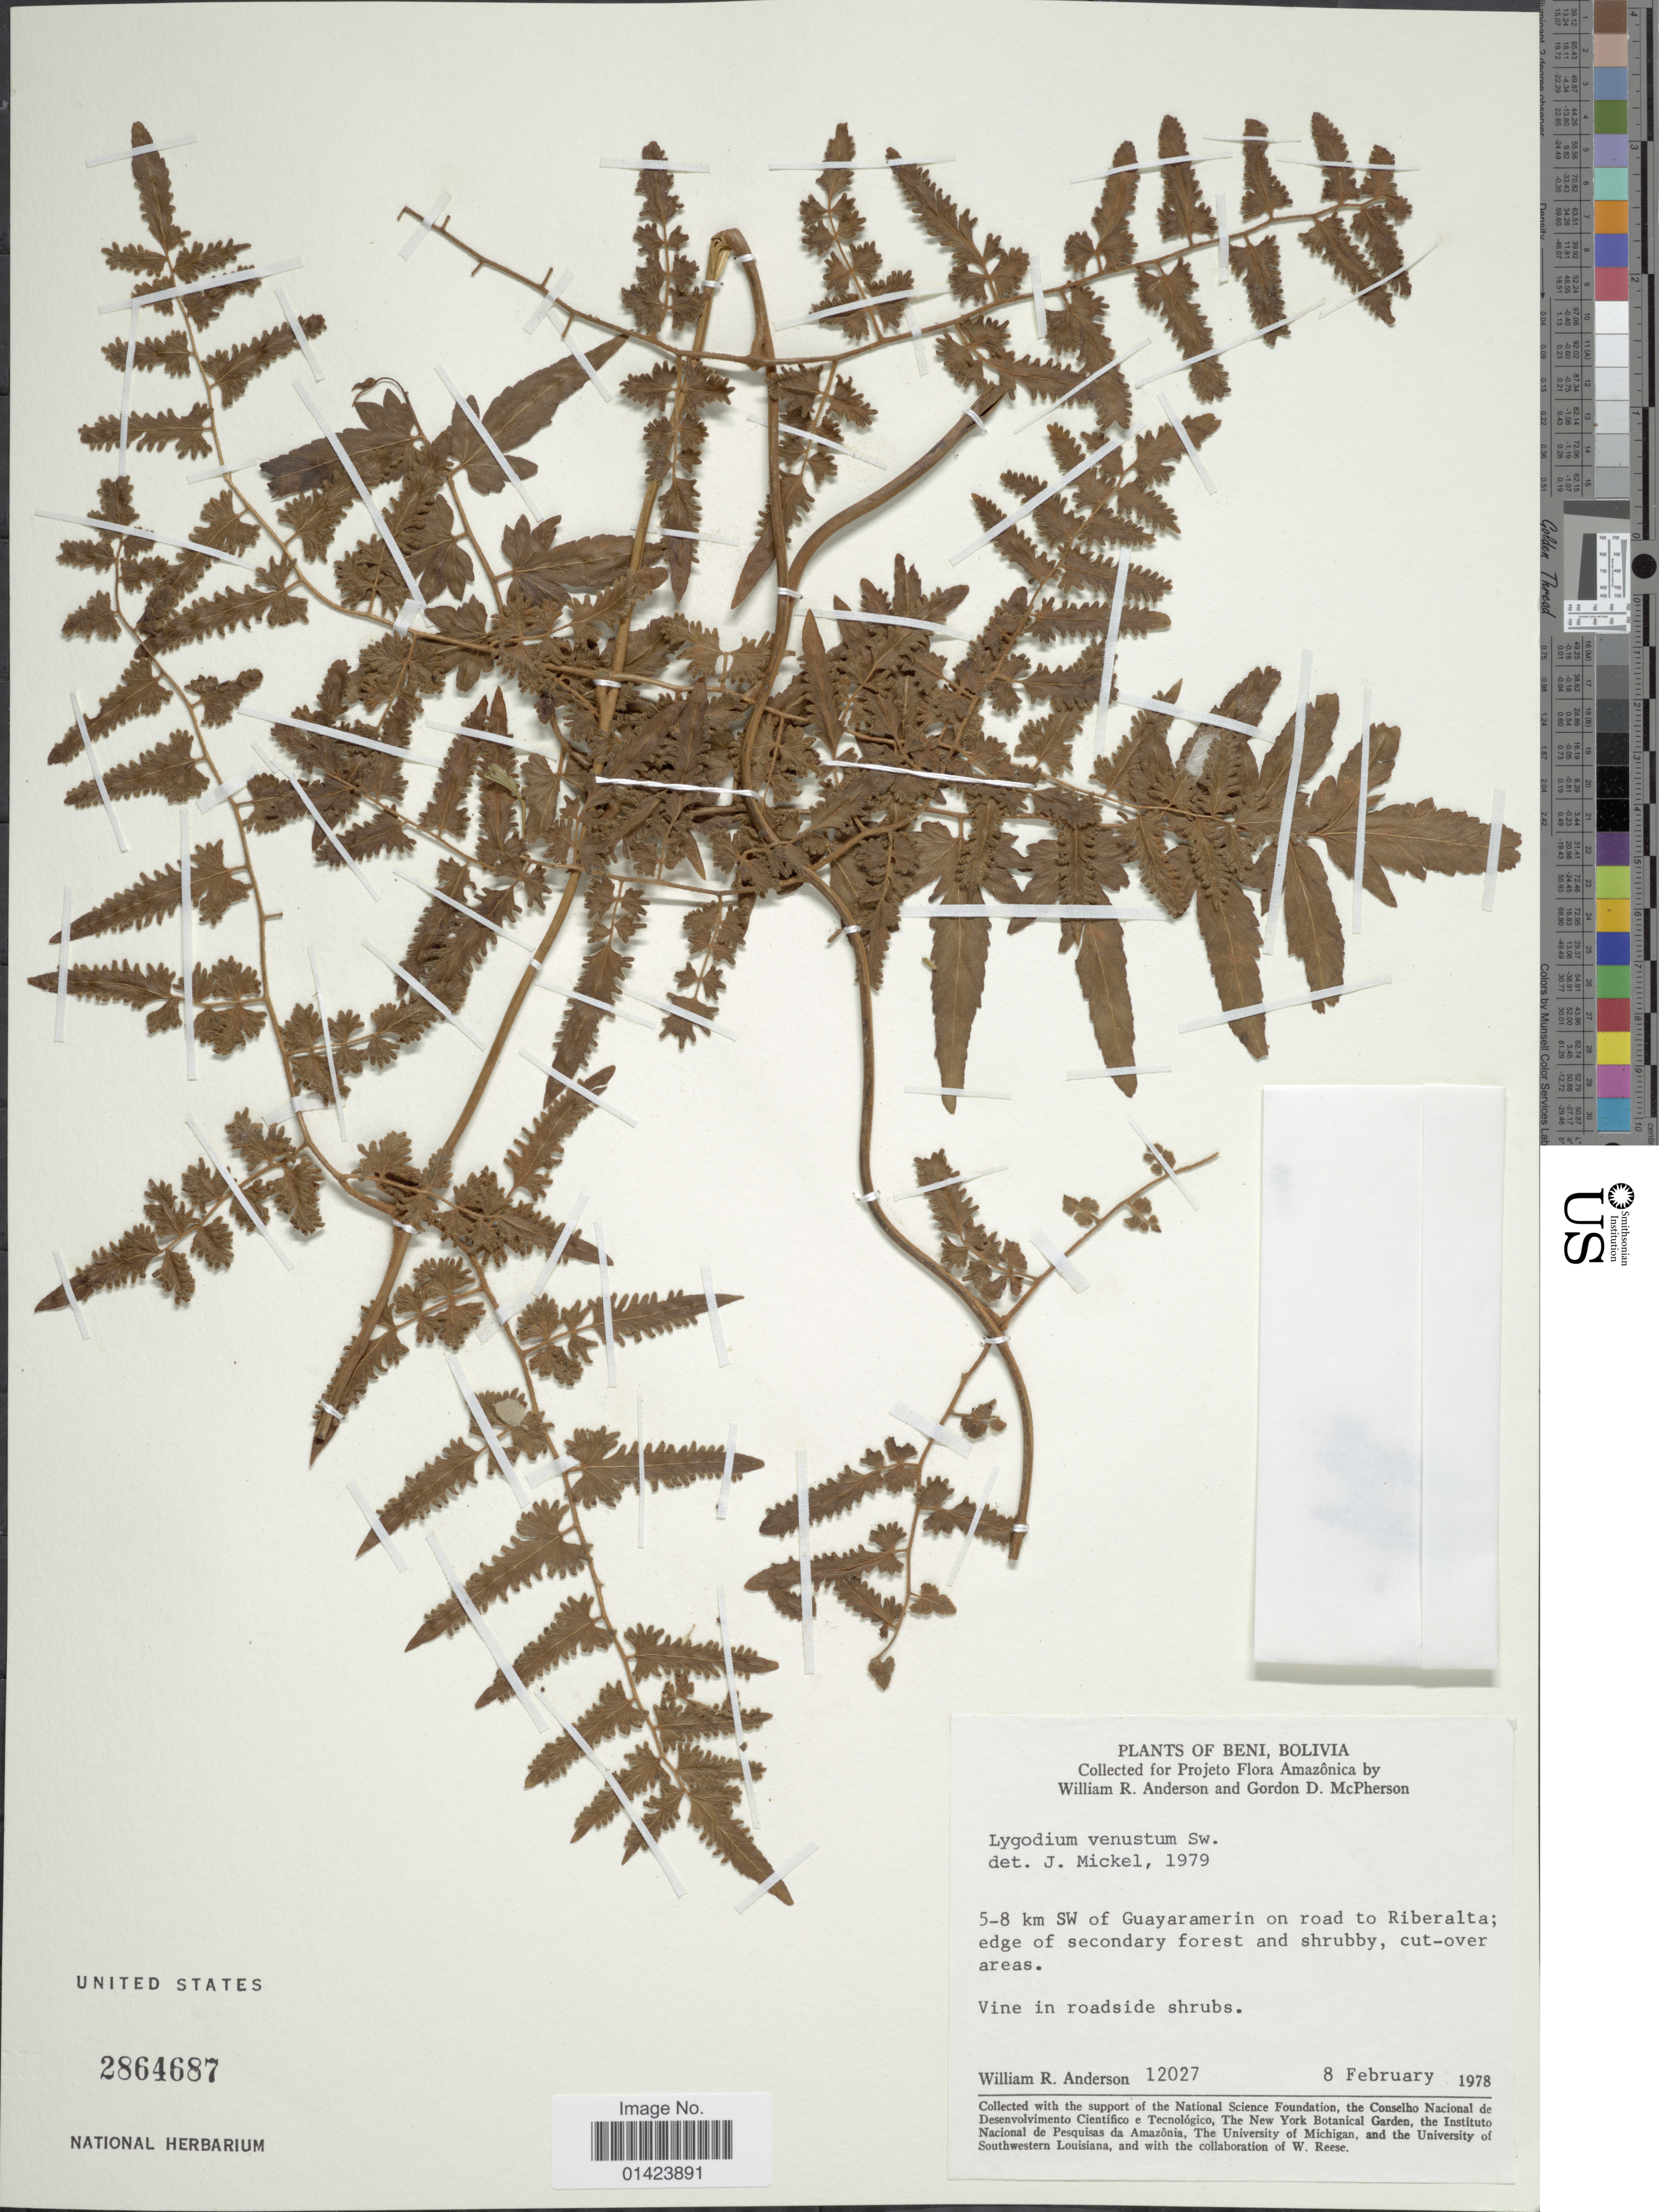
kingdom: Plantae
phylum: Tracheophyta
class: Polypodiopsida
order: Schizaeales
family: Lygodiaceae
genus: Lygodium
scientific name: Lygodium venustum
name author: Sw.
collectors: W. R. Anderson & G. D. McPherson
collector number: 12027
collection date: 1978-02-08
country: Bolivia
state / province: Beni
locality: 5-8 km SW of Guayaramerin on road to Riberalta; edge of secondary forest and shrubby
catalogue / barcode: US 2864687